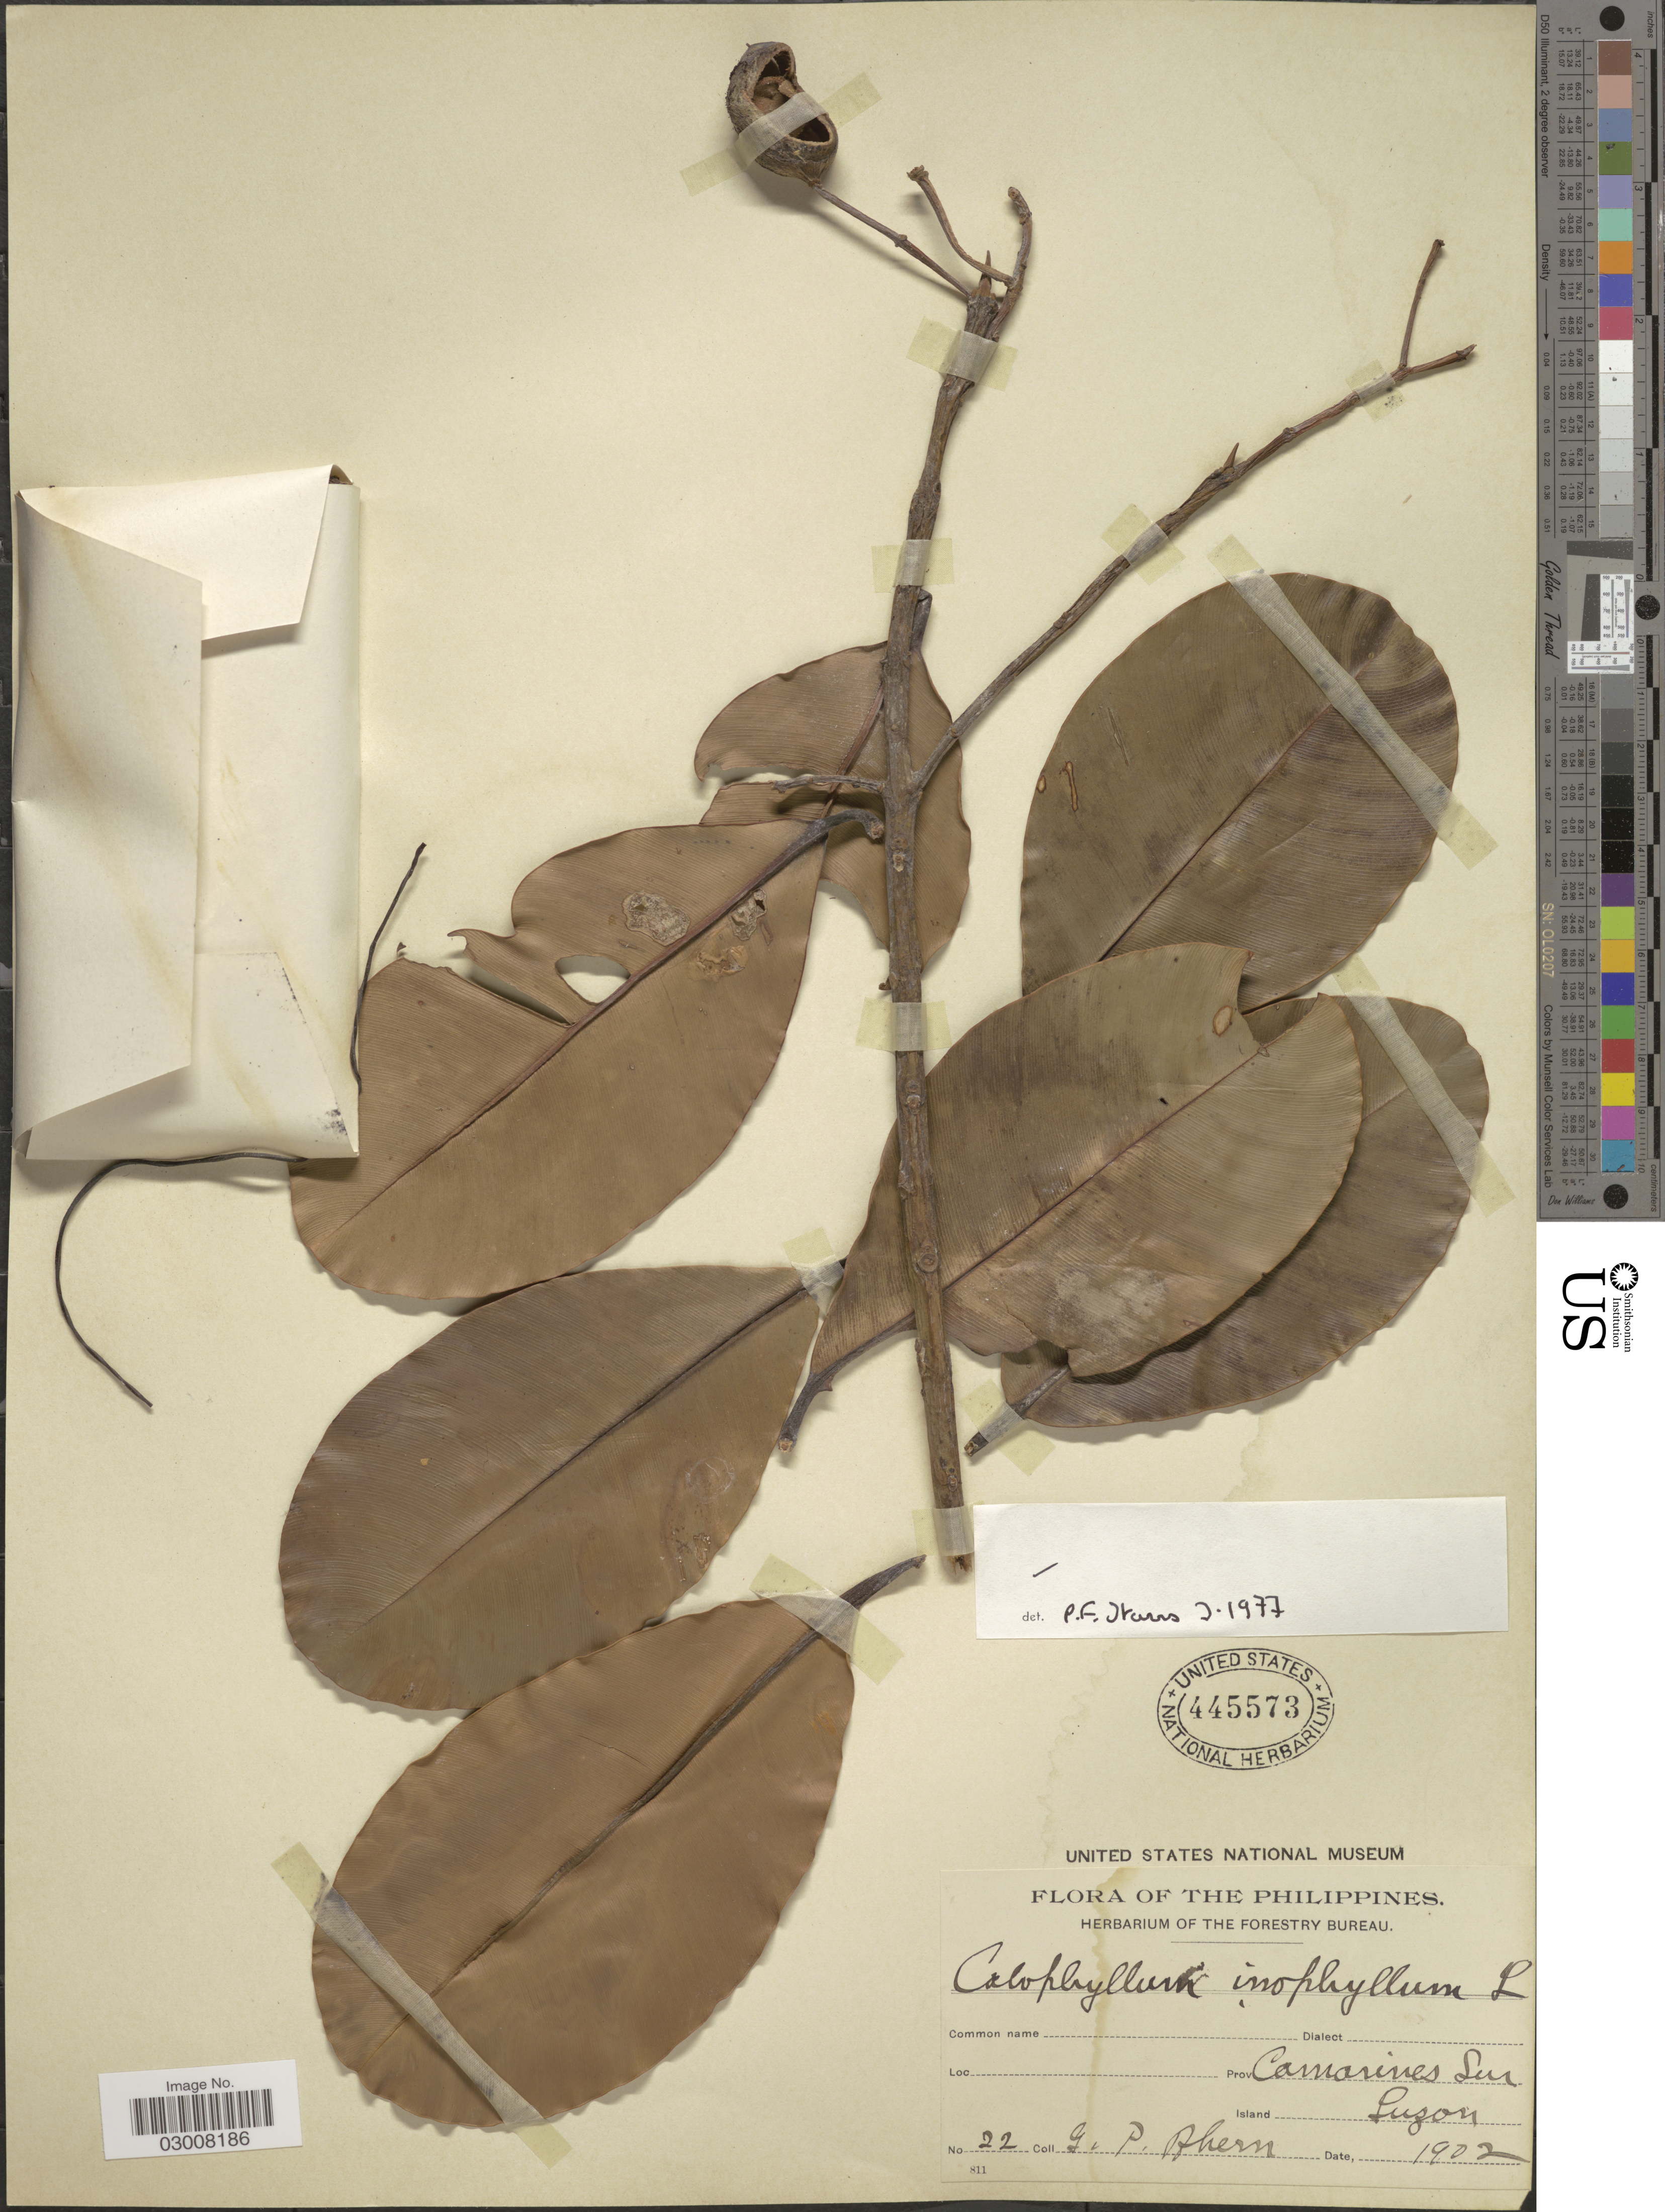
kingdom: Plantae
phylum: Tracheophyta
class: Magnoliopsida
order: Malpighiales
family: Calophyllaceae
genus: Calophyllum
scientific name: Calophyllum inophyllum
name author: L.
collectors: G. Ahern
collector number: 22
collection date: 1902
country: Philippines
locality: Prov. Camarines Sur., Island Luzon.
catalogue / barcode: US 445573